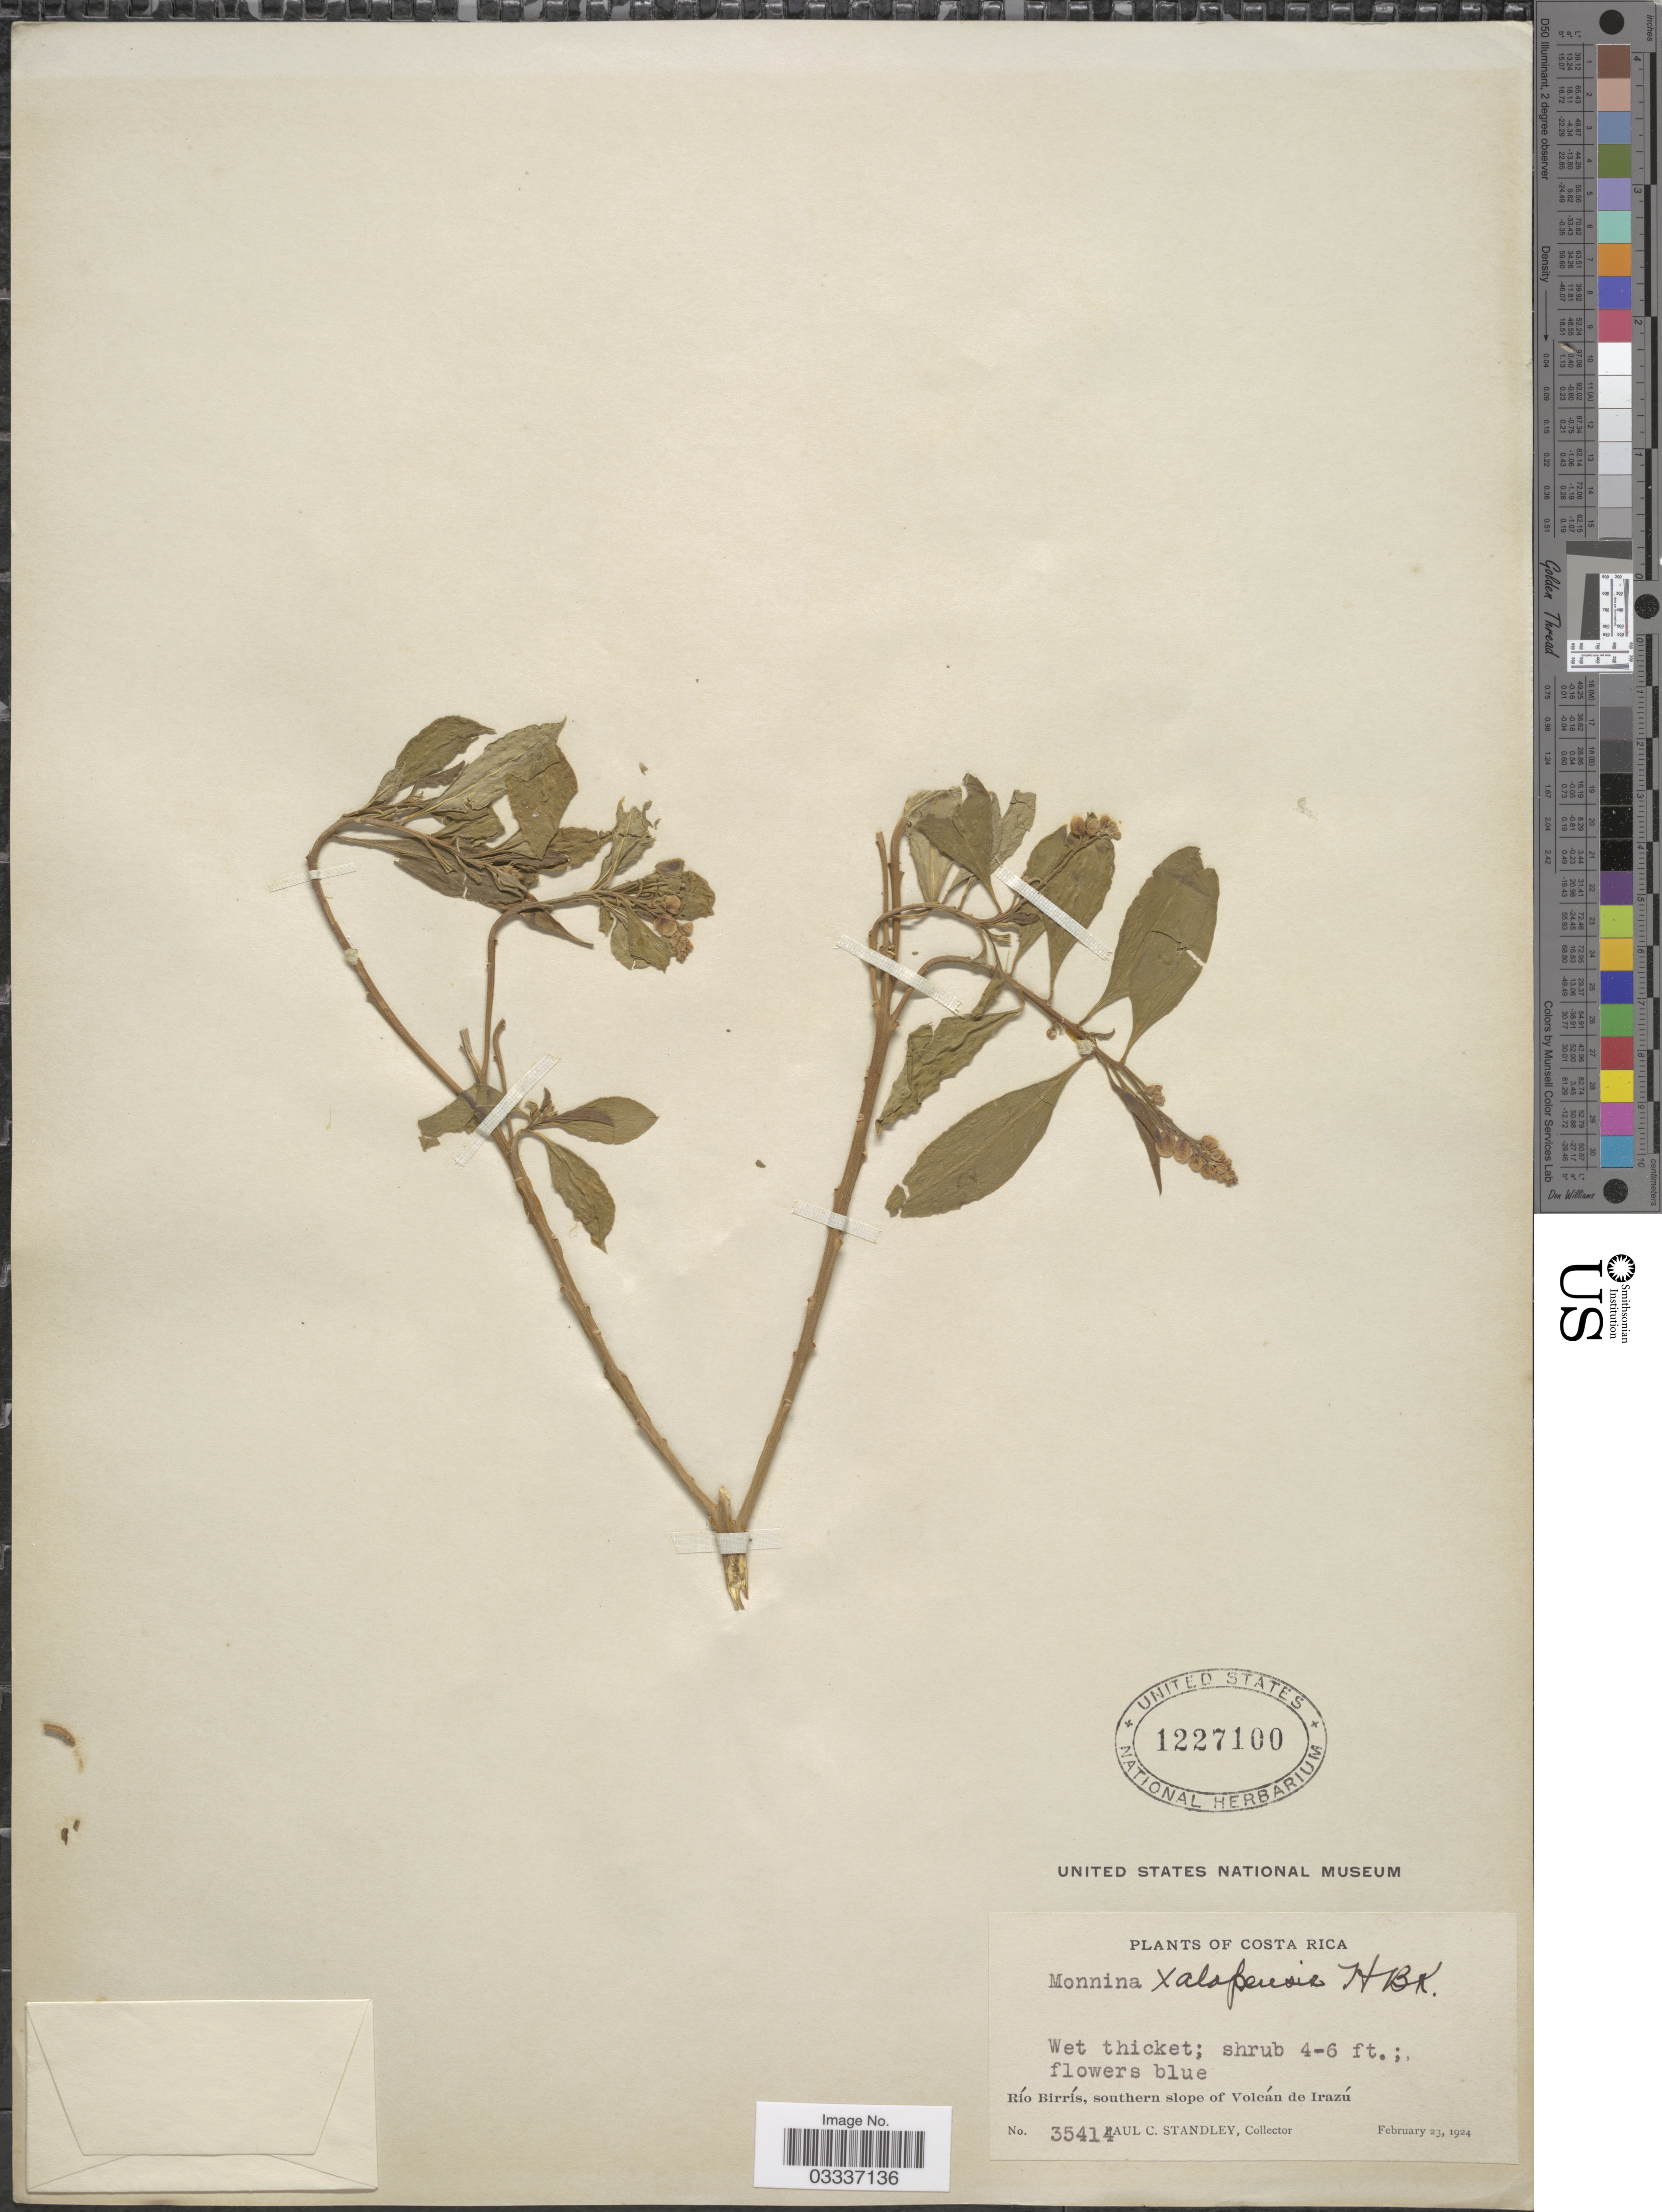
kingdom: Plantae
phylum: Tracheophyta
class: Magnoliopsida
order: Fabales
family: Polygalaceae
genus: Monnina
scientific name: Monnina xalapensis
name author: Kunth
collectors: P. C. Standley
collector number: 35414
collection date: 1924-02-23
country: Costa Rica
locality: Río Birrís, southern slope of Volcán de Irazú.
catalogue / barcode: US 1227100